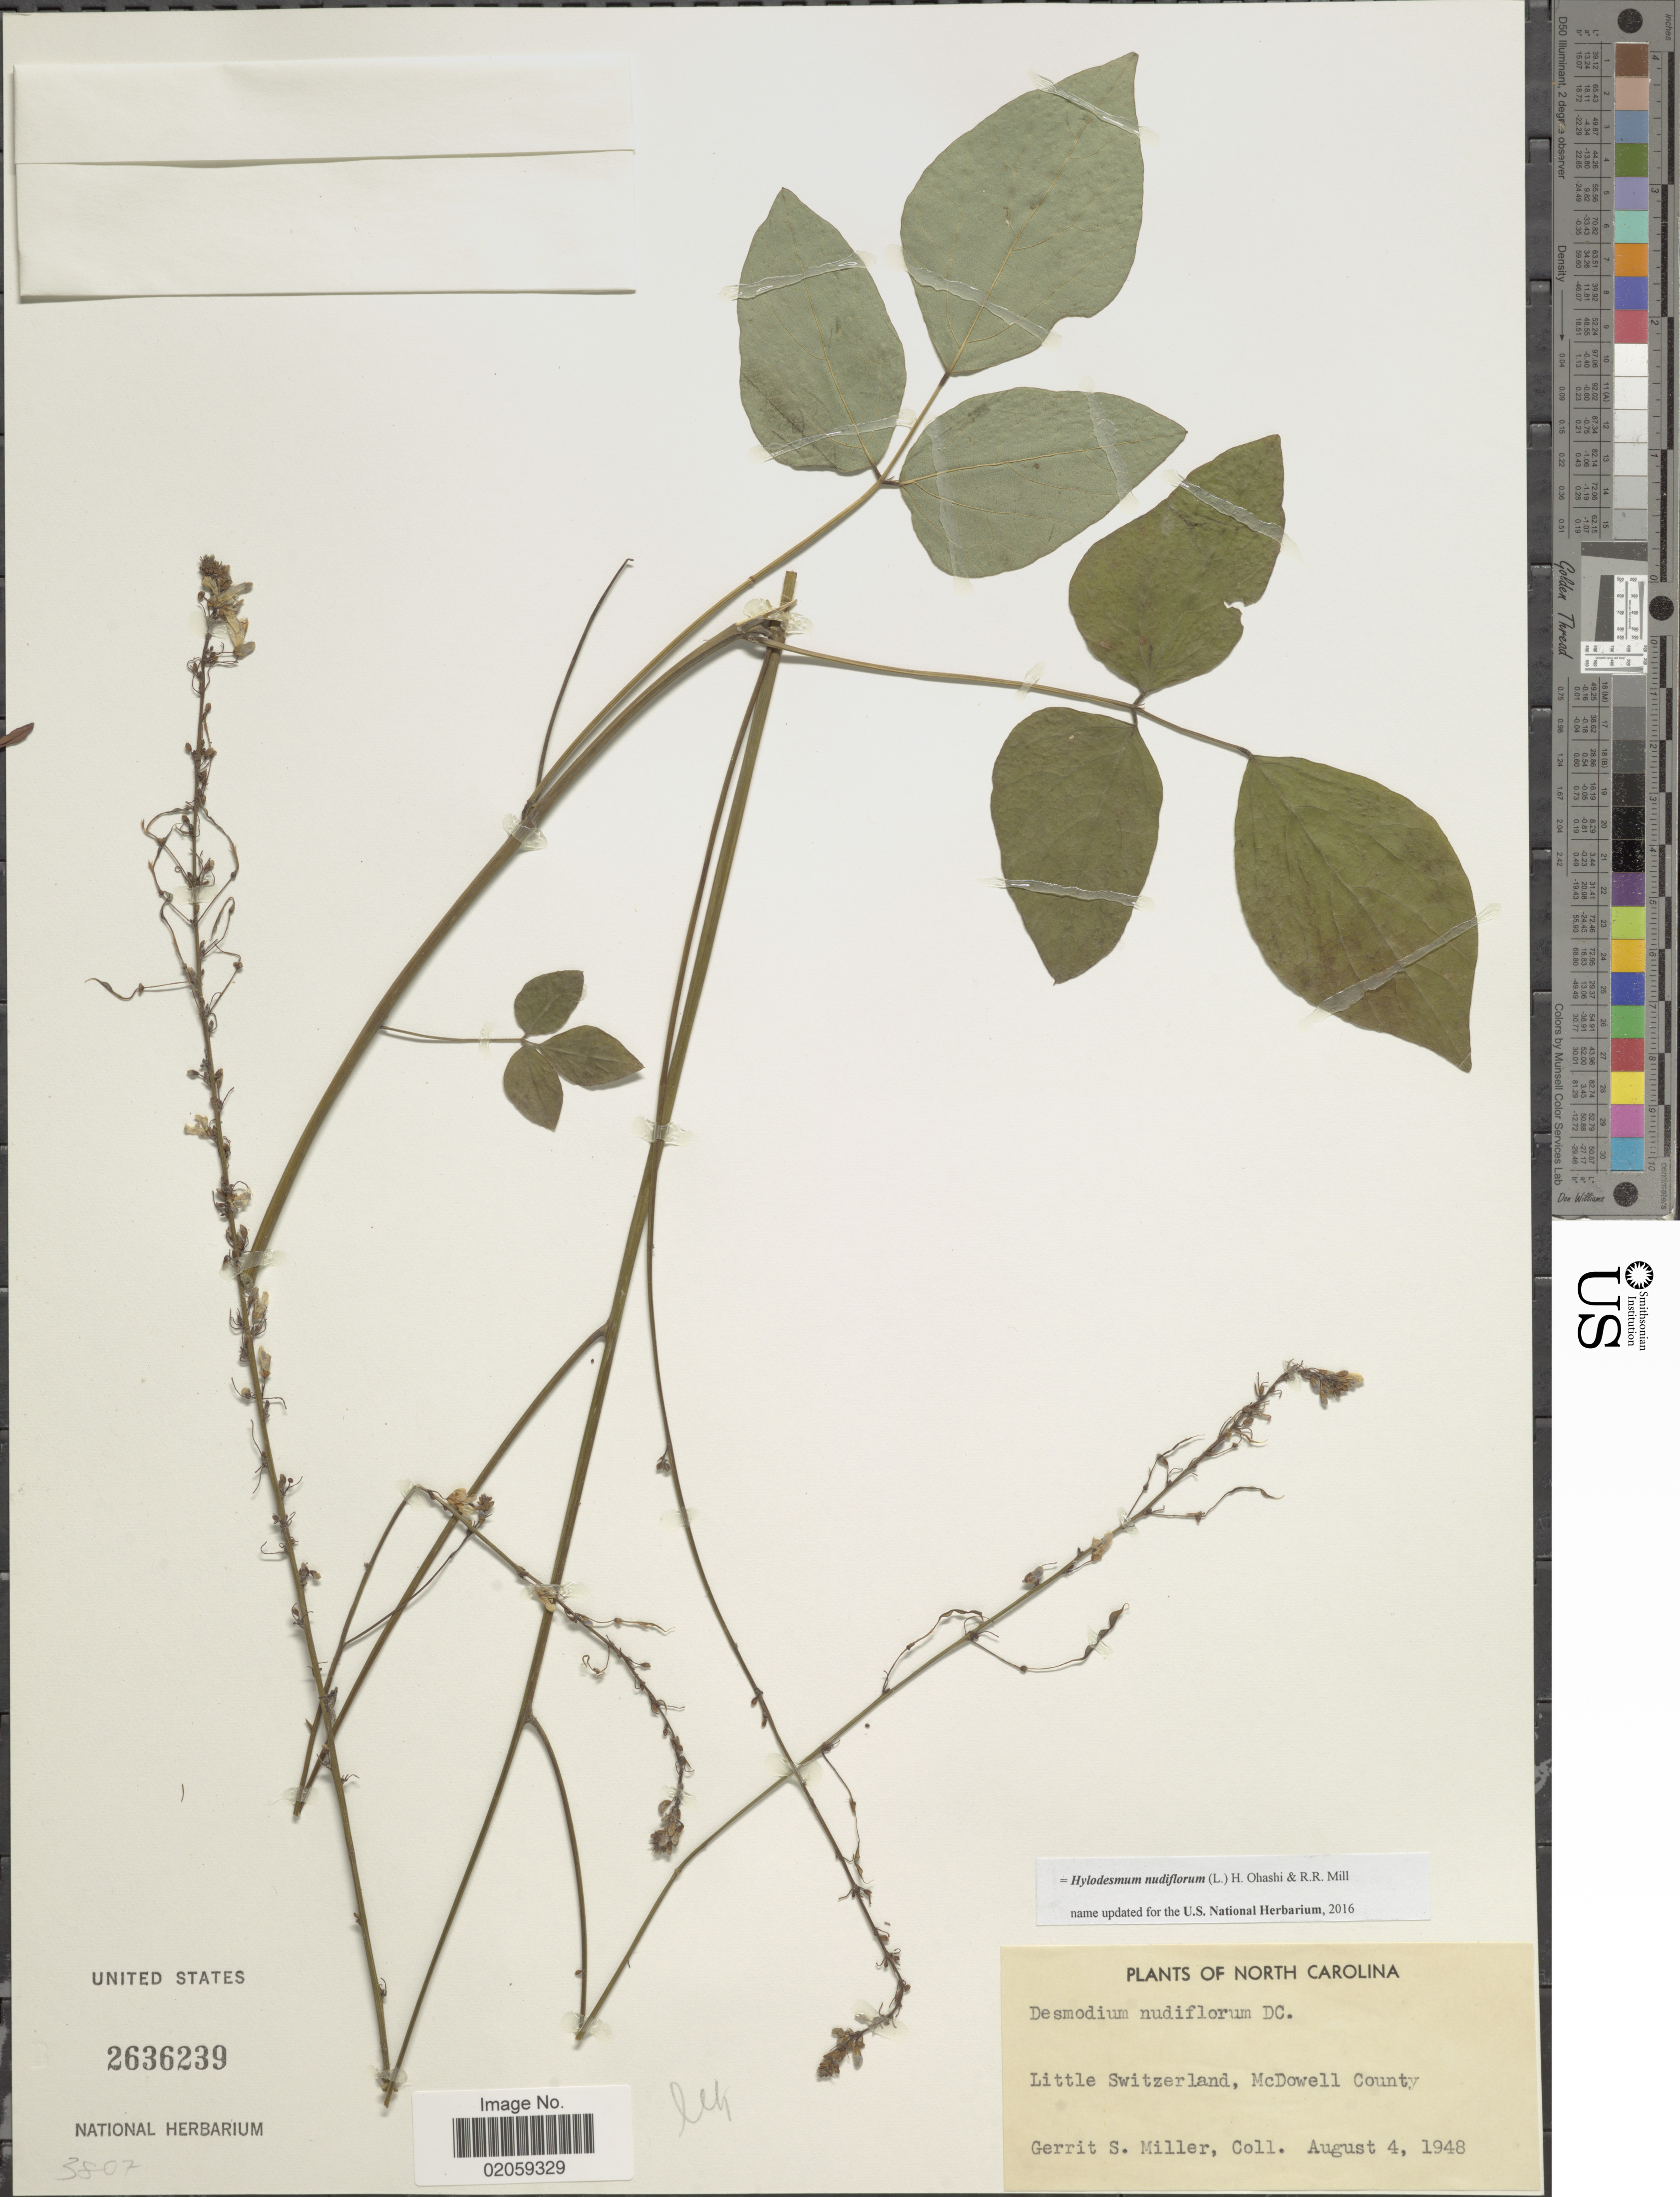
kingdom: Plantae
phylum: Tracheophyta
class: Magnoliopsida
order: Fabales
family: Fabaceae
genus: Hylodesmum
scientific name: Hylodesmum nudiflorum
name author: (L.) H. Ohashi & R.R. Mill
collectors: G. S. Miller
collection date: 1948-08-04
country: United States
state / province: North Carolina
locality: Little Switzerland, McDowell County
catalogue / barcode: US 2636239